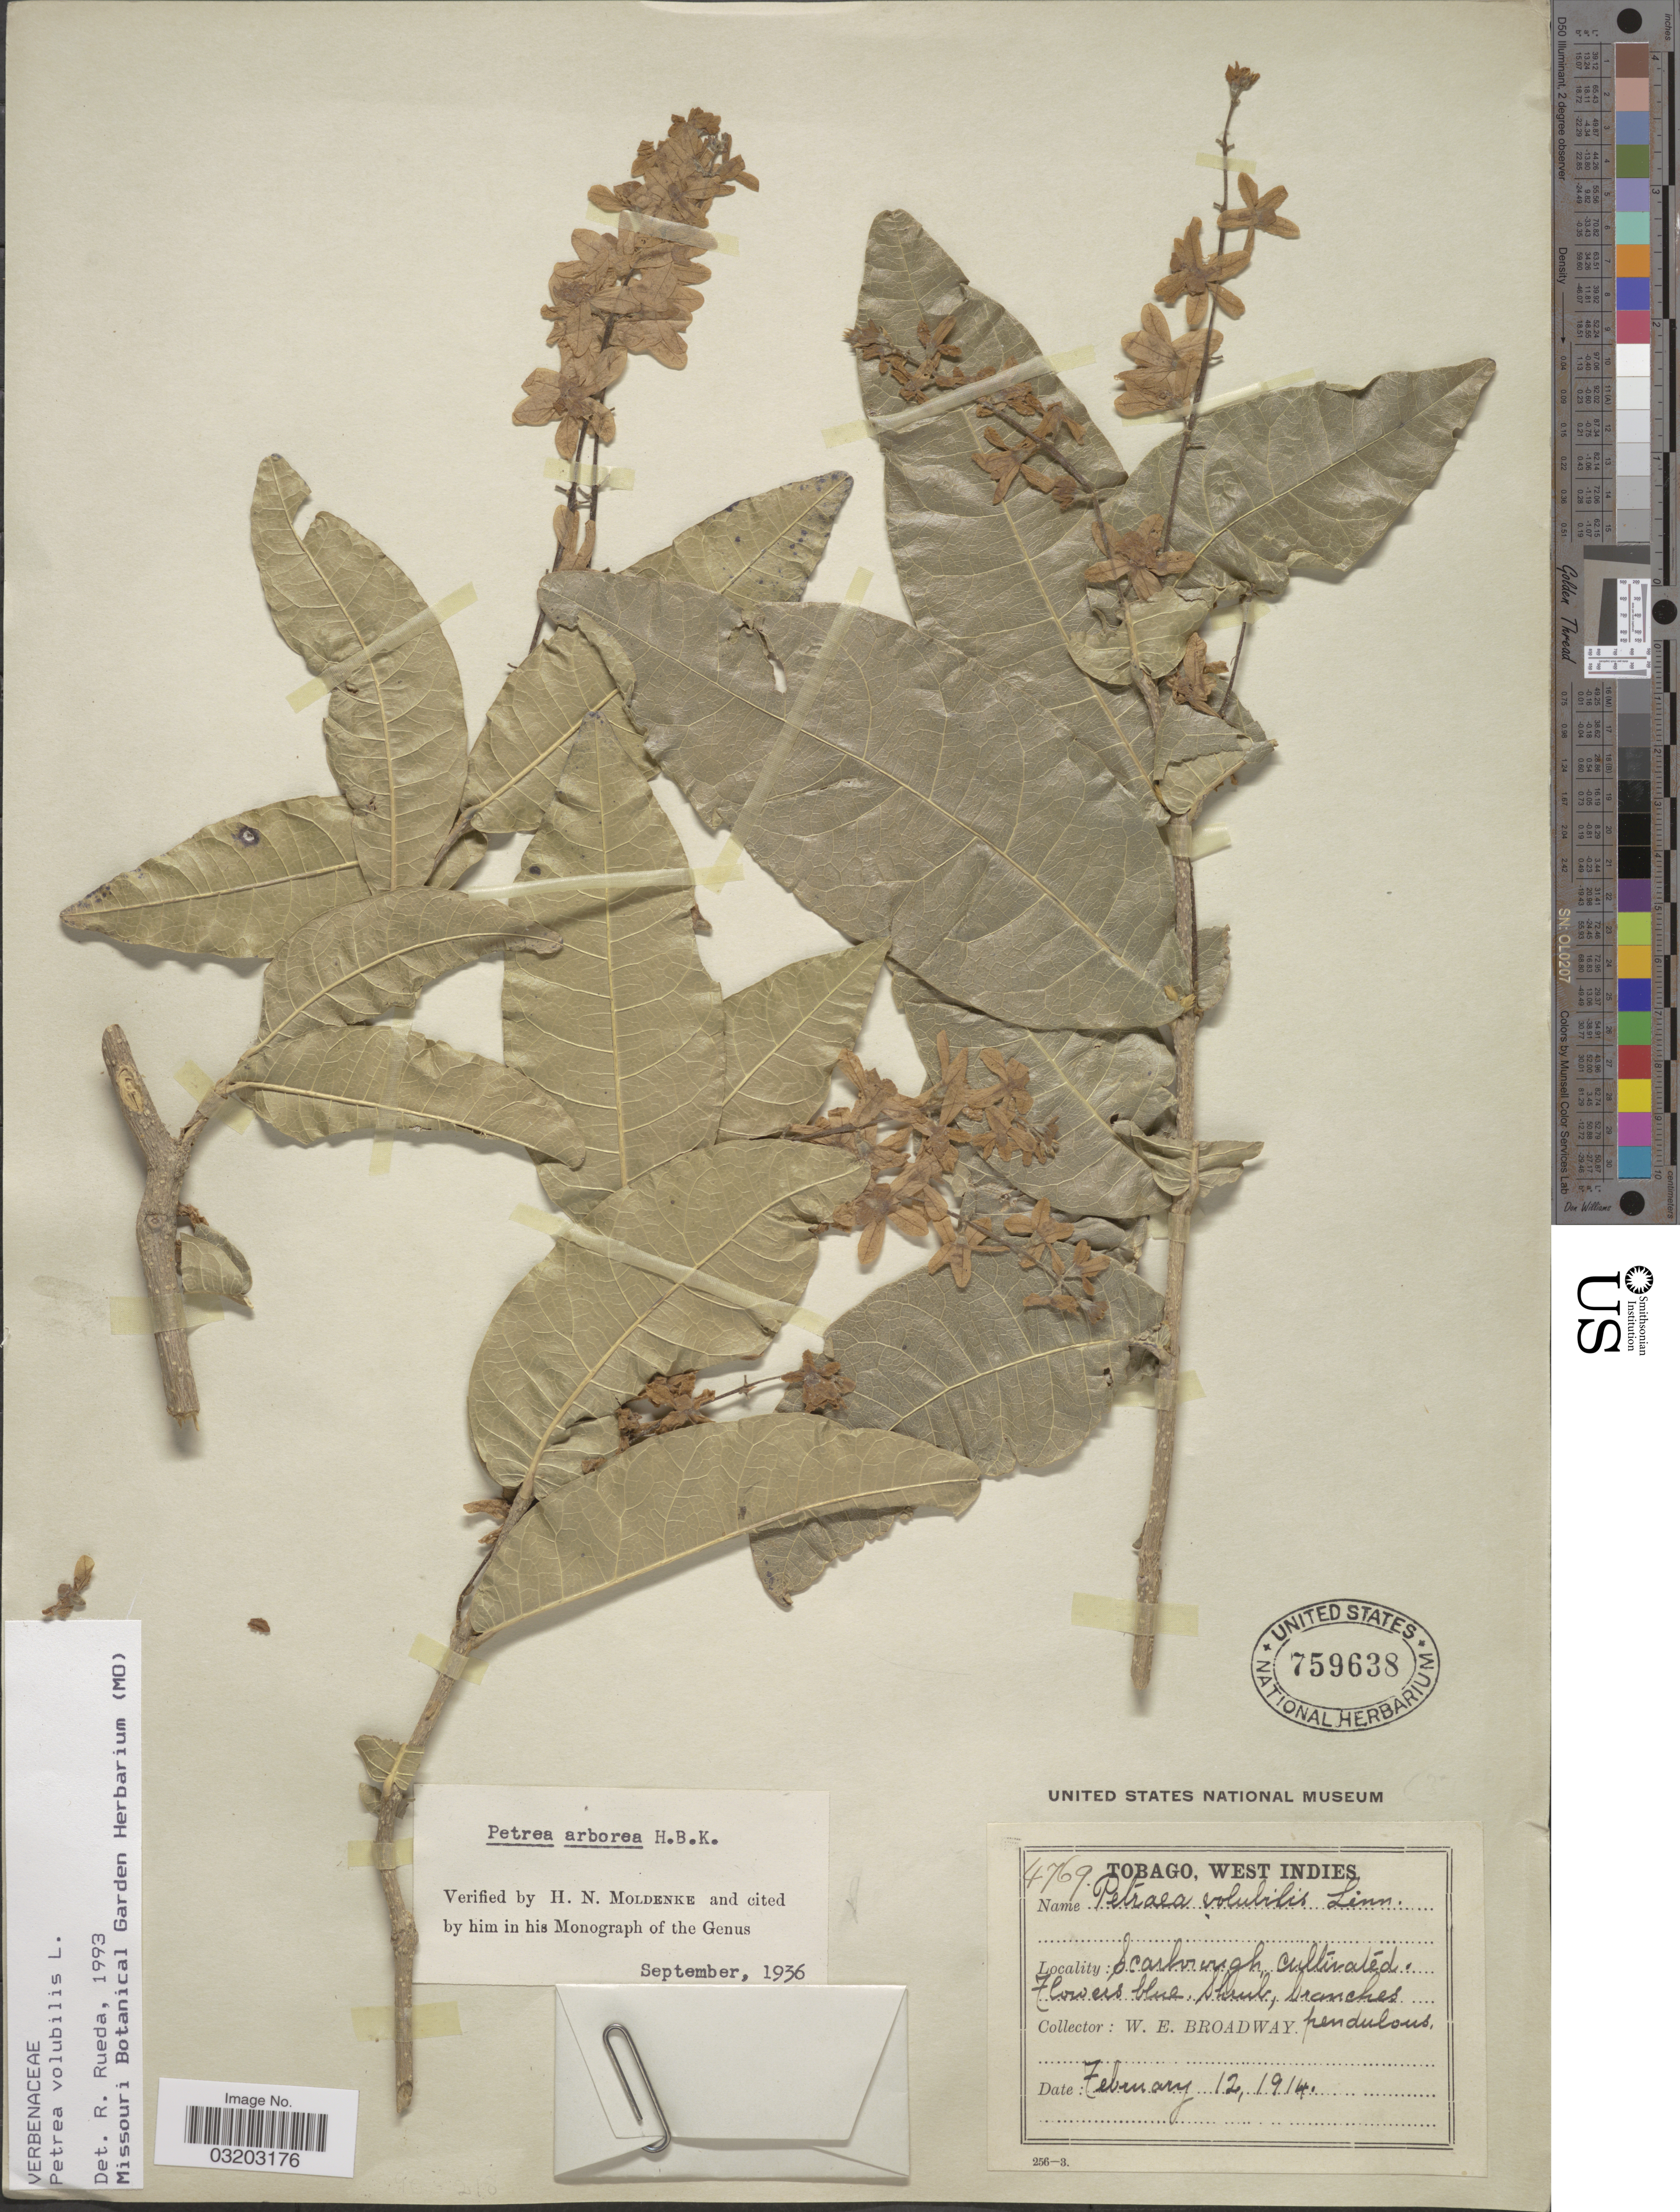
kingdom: Plantae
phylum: Tracheophyta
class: Magnoliopsida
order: Lamiales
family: Verbenaceae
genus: Petrea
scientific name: Petrea volubilis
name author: L.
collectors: W. E. Broadway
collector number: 4769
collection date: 1914-02-12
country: Trinidad and Tobago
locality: Tobago, West Indies. Scarborough.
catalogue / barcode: US 759638